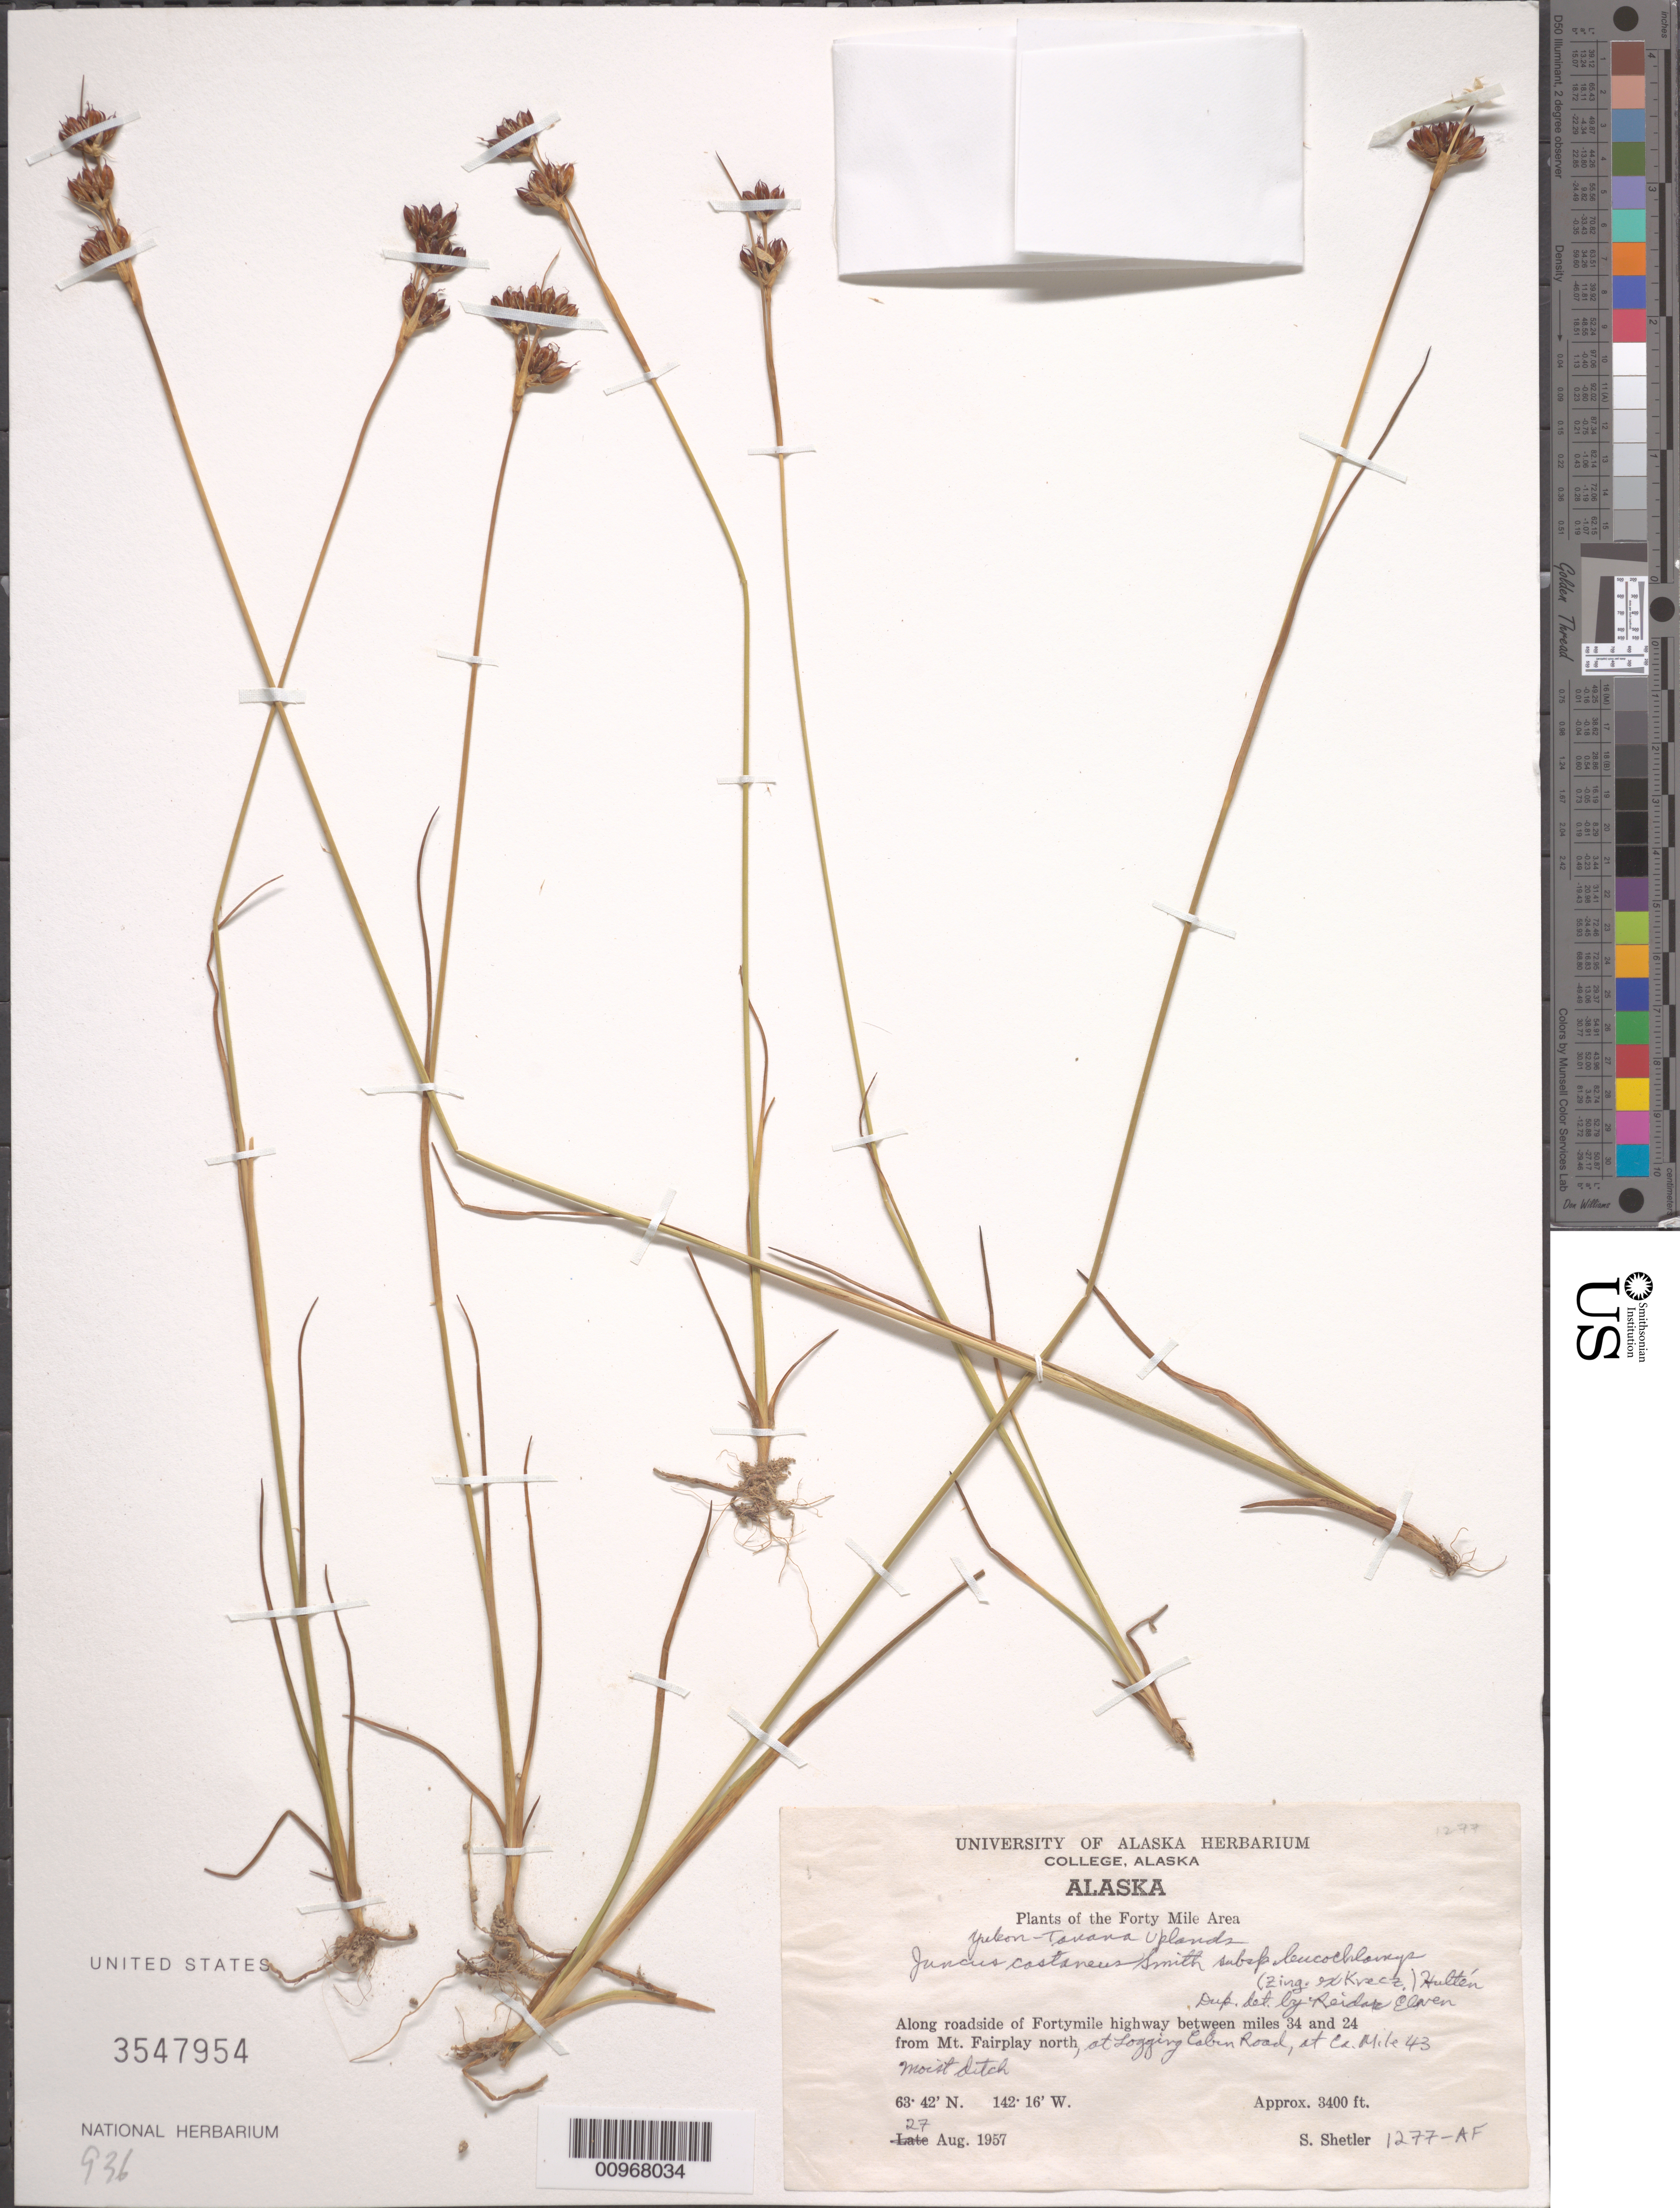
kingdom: Plantae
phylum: Tracheophyta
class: Liliopsida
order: Poales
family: Juncaceae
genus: Juncus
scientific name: Juncus castaneus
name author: Sm.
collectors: S. Shetler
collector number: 1277-AF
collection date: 1957-08-27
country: United States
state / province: Alaska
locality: The Forty Mile Area. Along roadside of Fortymile highway between miles 34 and 24 from Mt. Fairplay north, at Logging Cabin Road, at ca. Mile 43.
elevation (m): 1036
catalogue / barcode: US 3547954